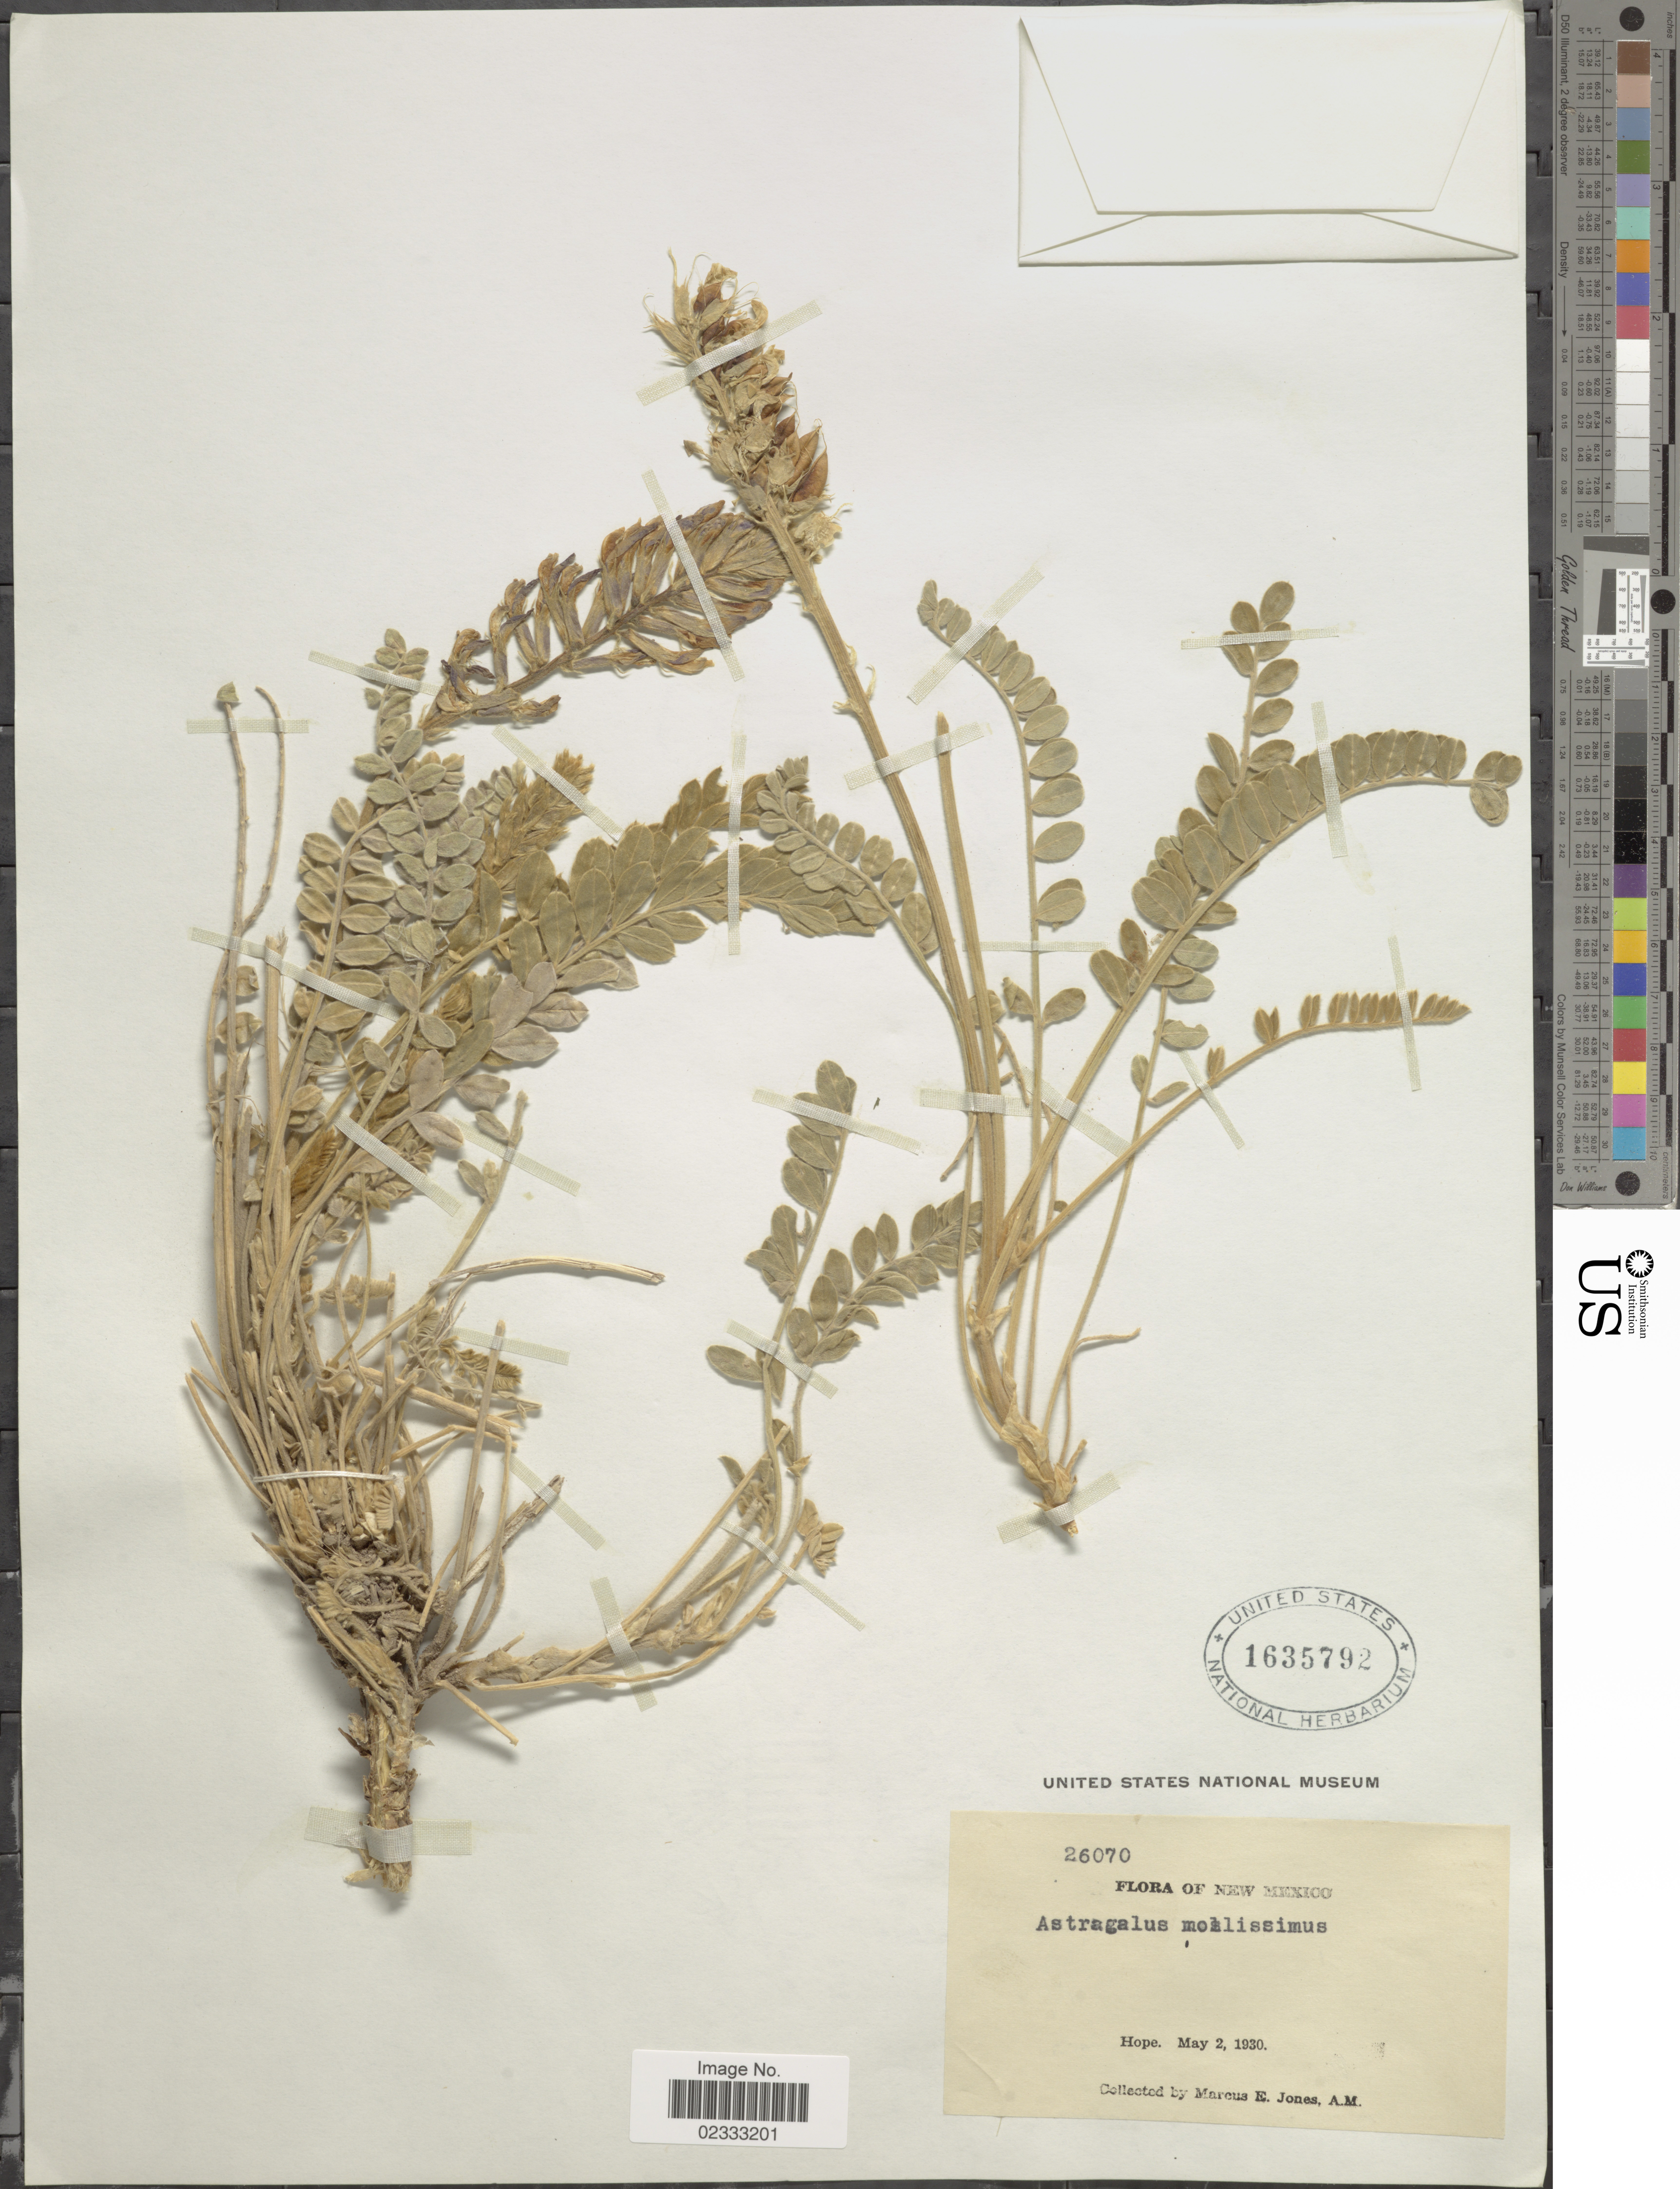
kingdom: Plantae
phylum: Tracheophyta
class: Magnoliopsida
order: Fabales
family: Fabaceae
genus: Astragalus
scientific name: Astragalus mollissimus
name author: Torr.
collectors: M. E. Jones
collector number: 26070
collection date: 1930-05-02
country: United States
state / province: New Mexico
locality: New Mexico, Hope.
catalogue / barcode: US 1635792